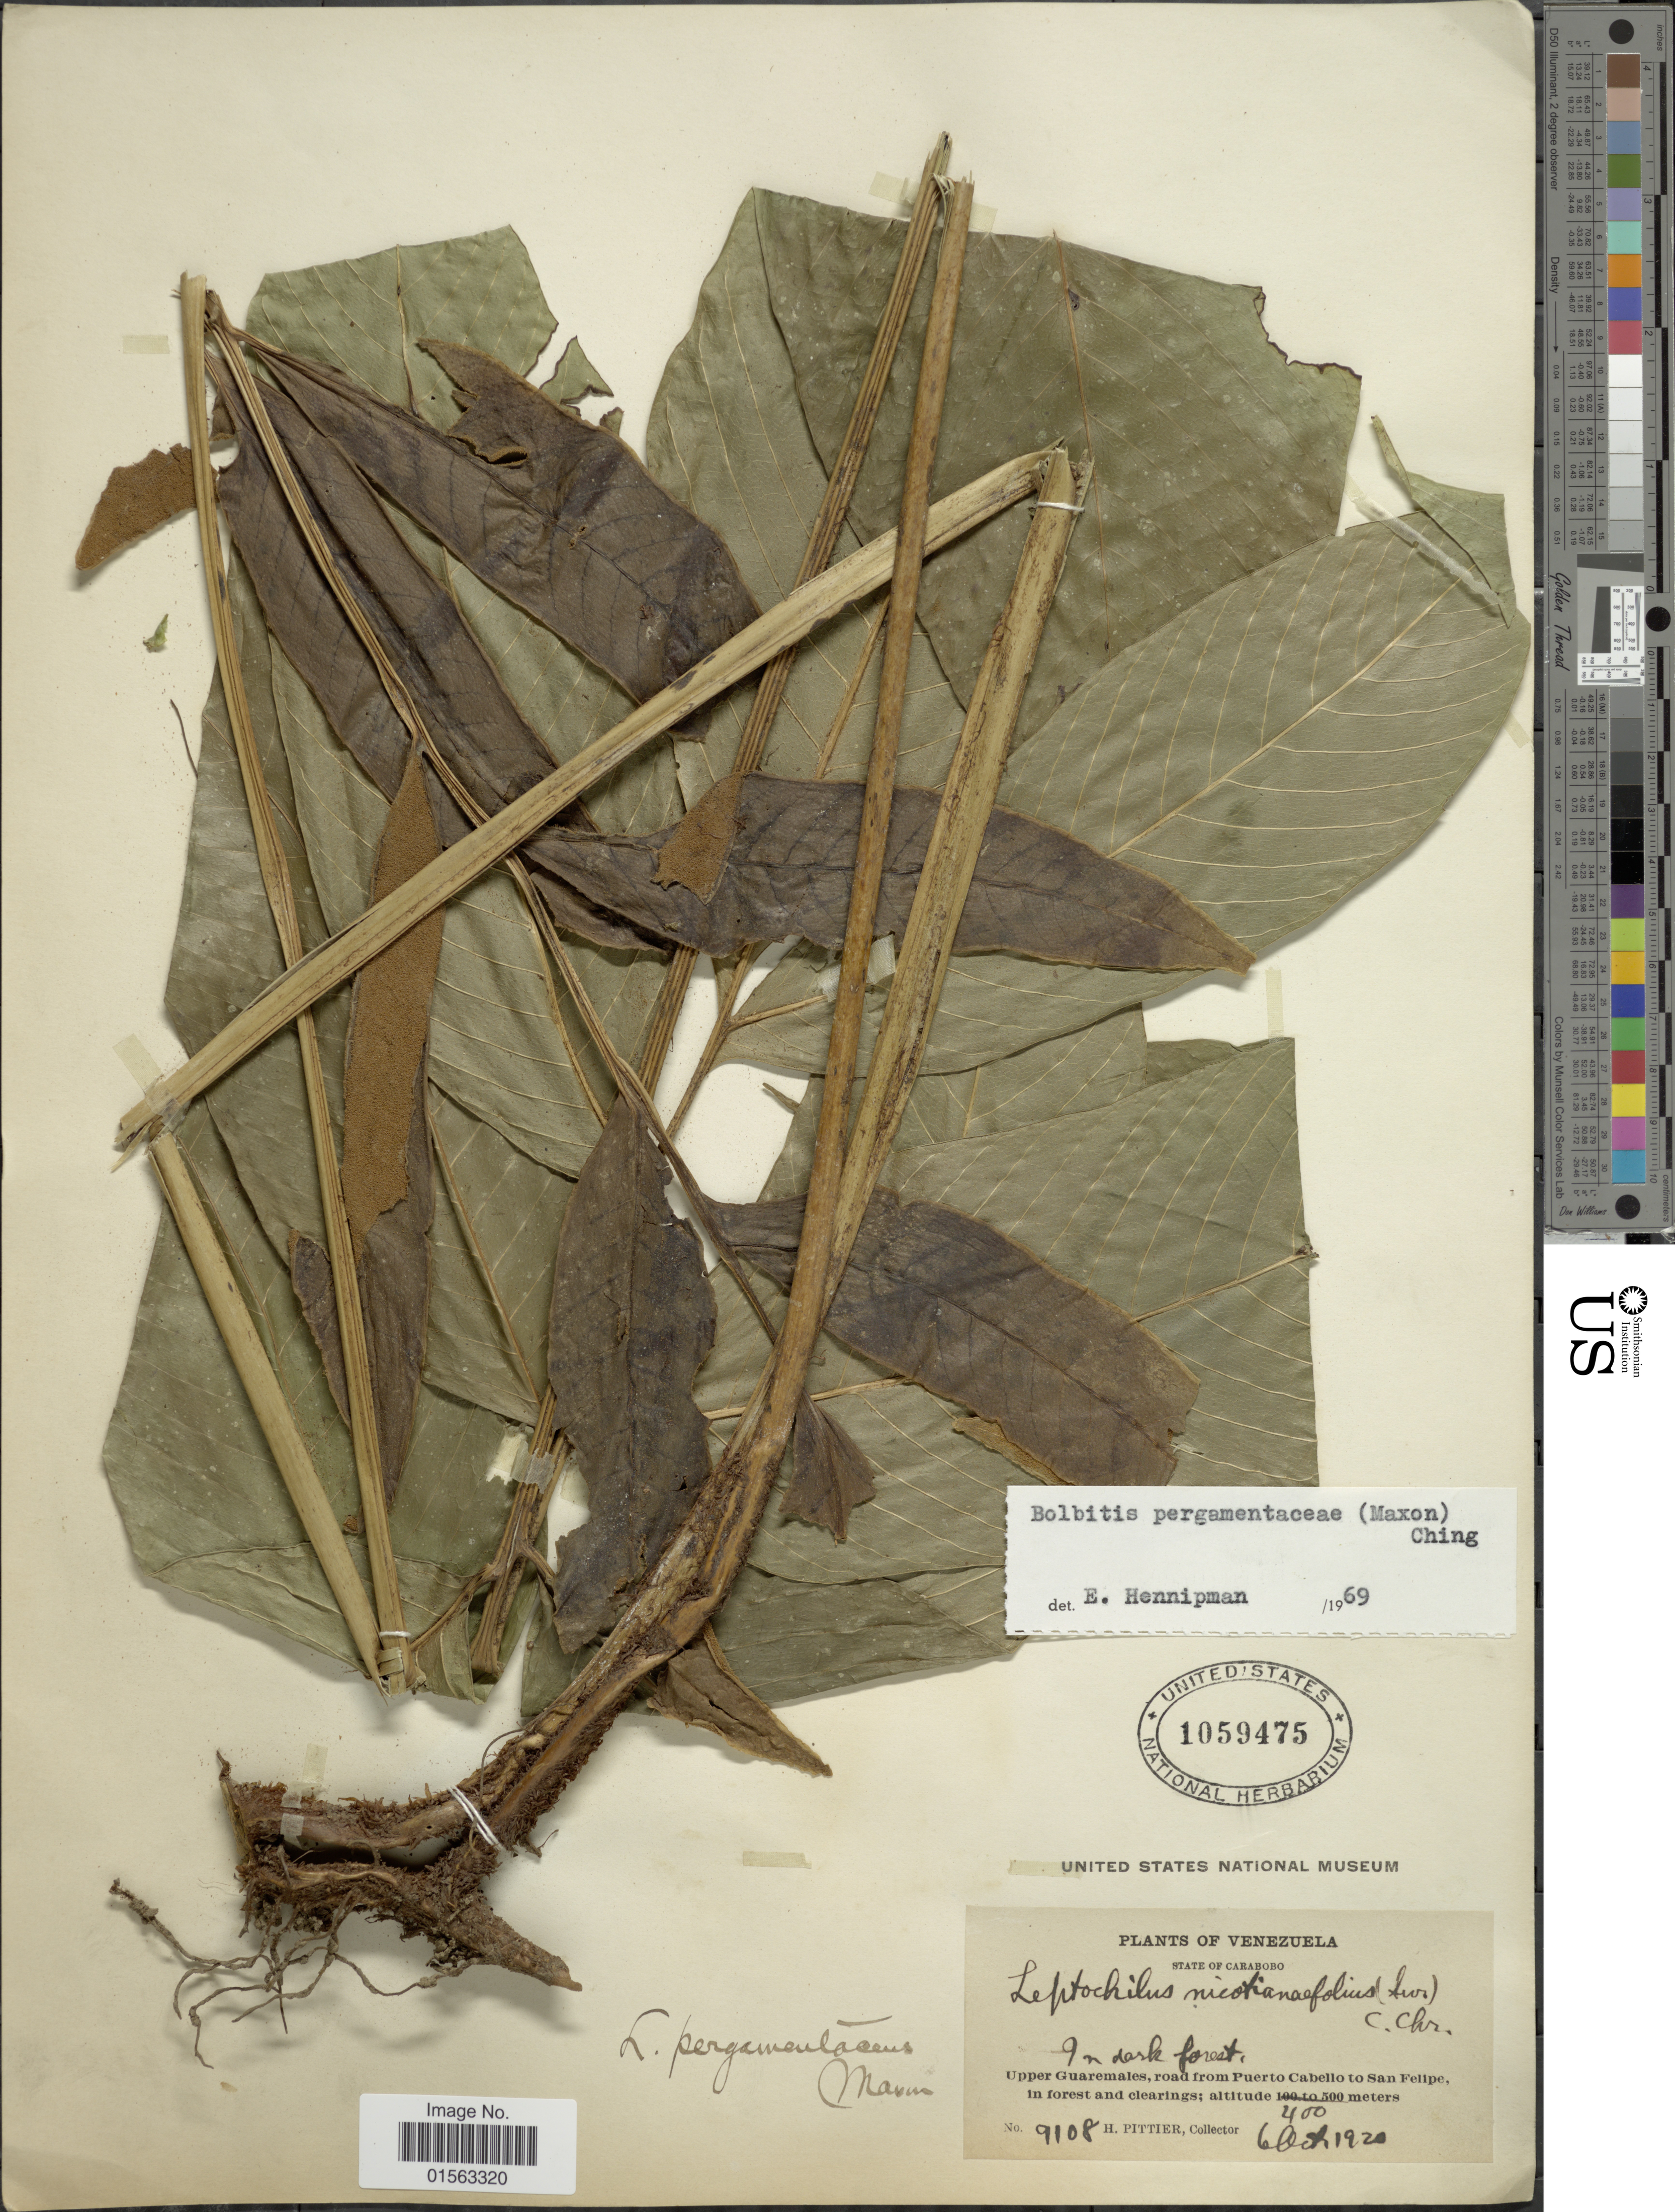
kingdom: Plantae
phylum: Tracheophyta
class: Polypodiopsida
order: Polypodiales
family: Dryopteridaceae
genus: Mickelia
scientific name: Mickelia pergamentacea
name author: (Maxon) R.C. Moran et al.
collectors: H. F. Pittier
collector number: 9108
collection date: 1920-10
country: Venezuela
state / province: Carabobo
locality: Venezuela, State of Carabobo, in dark forest, upper Guaremales, road from Puerto Cabello to San Felipe, in forest and clearings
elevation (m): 400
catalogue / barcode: US 1059475